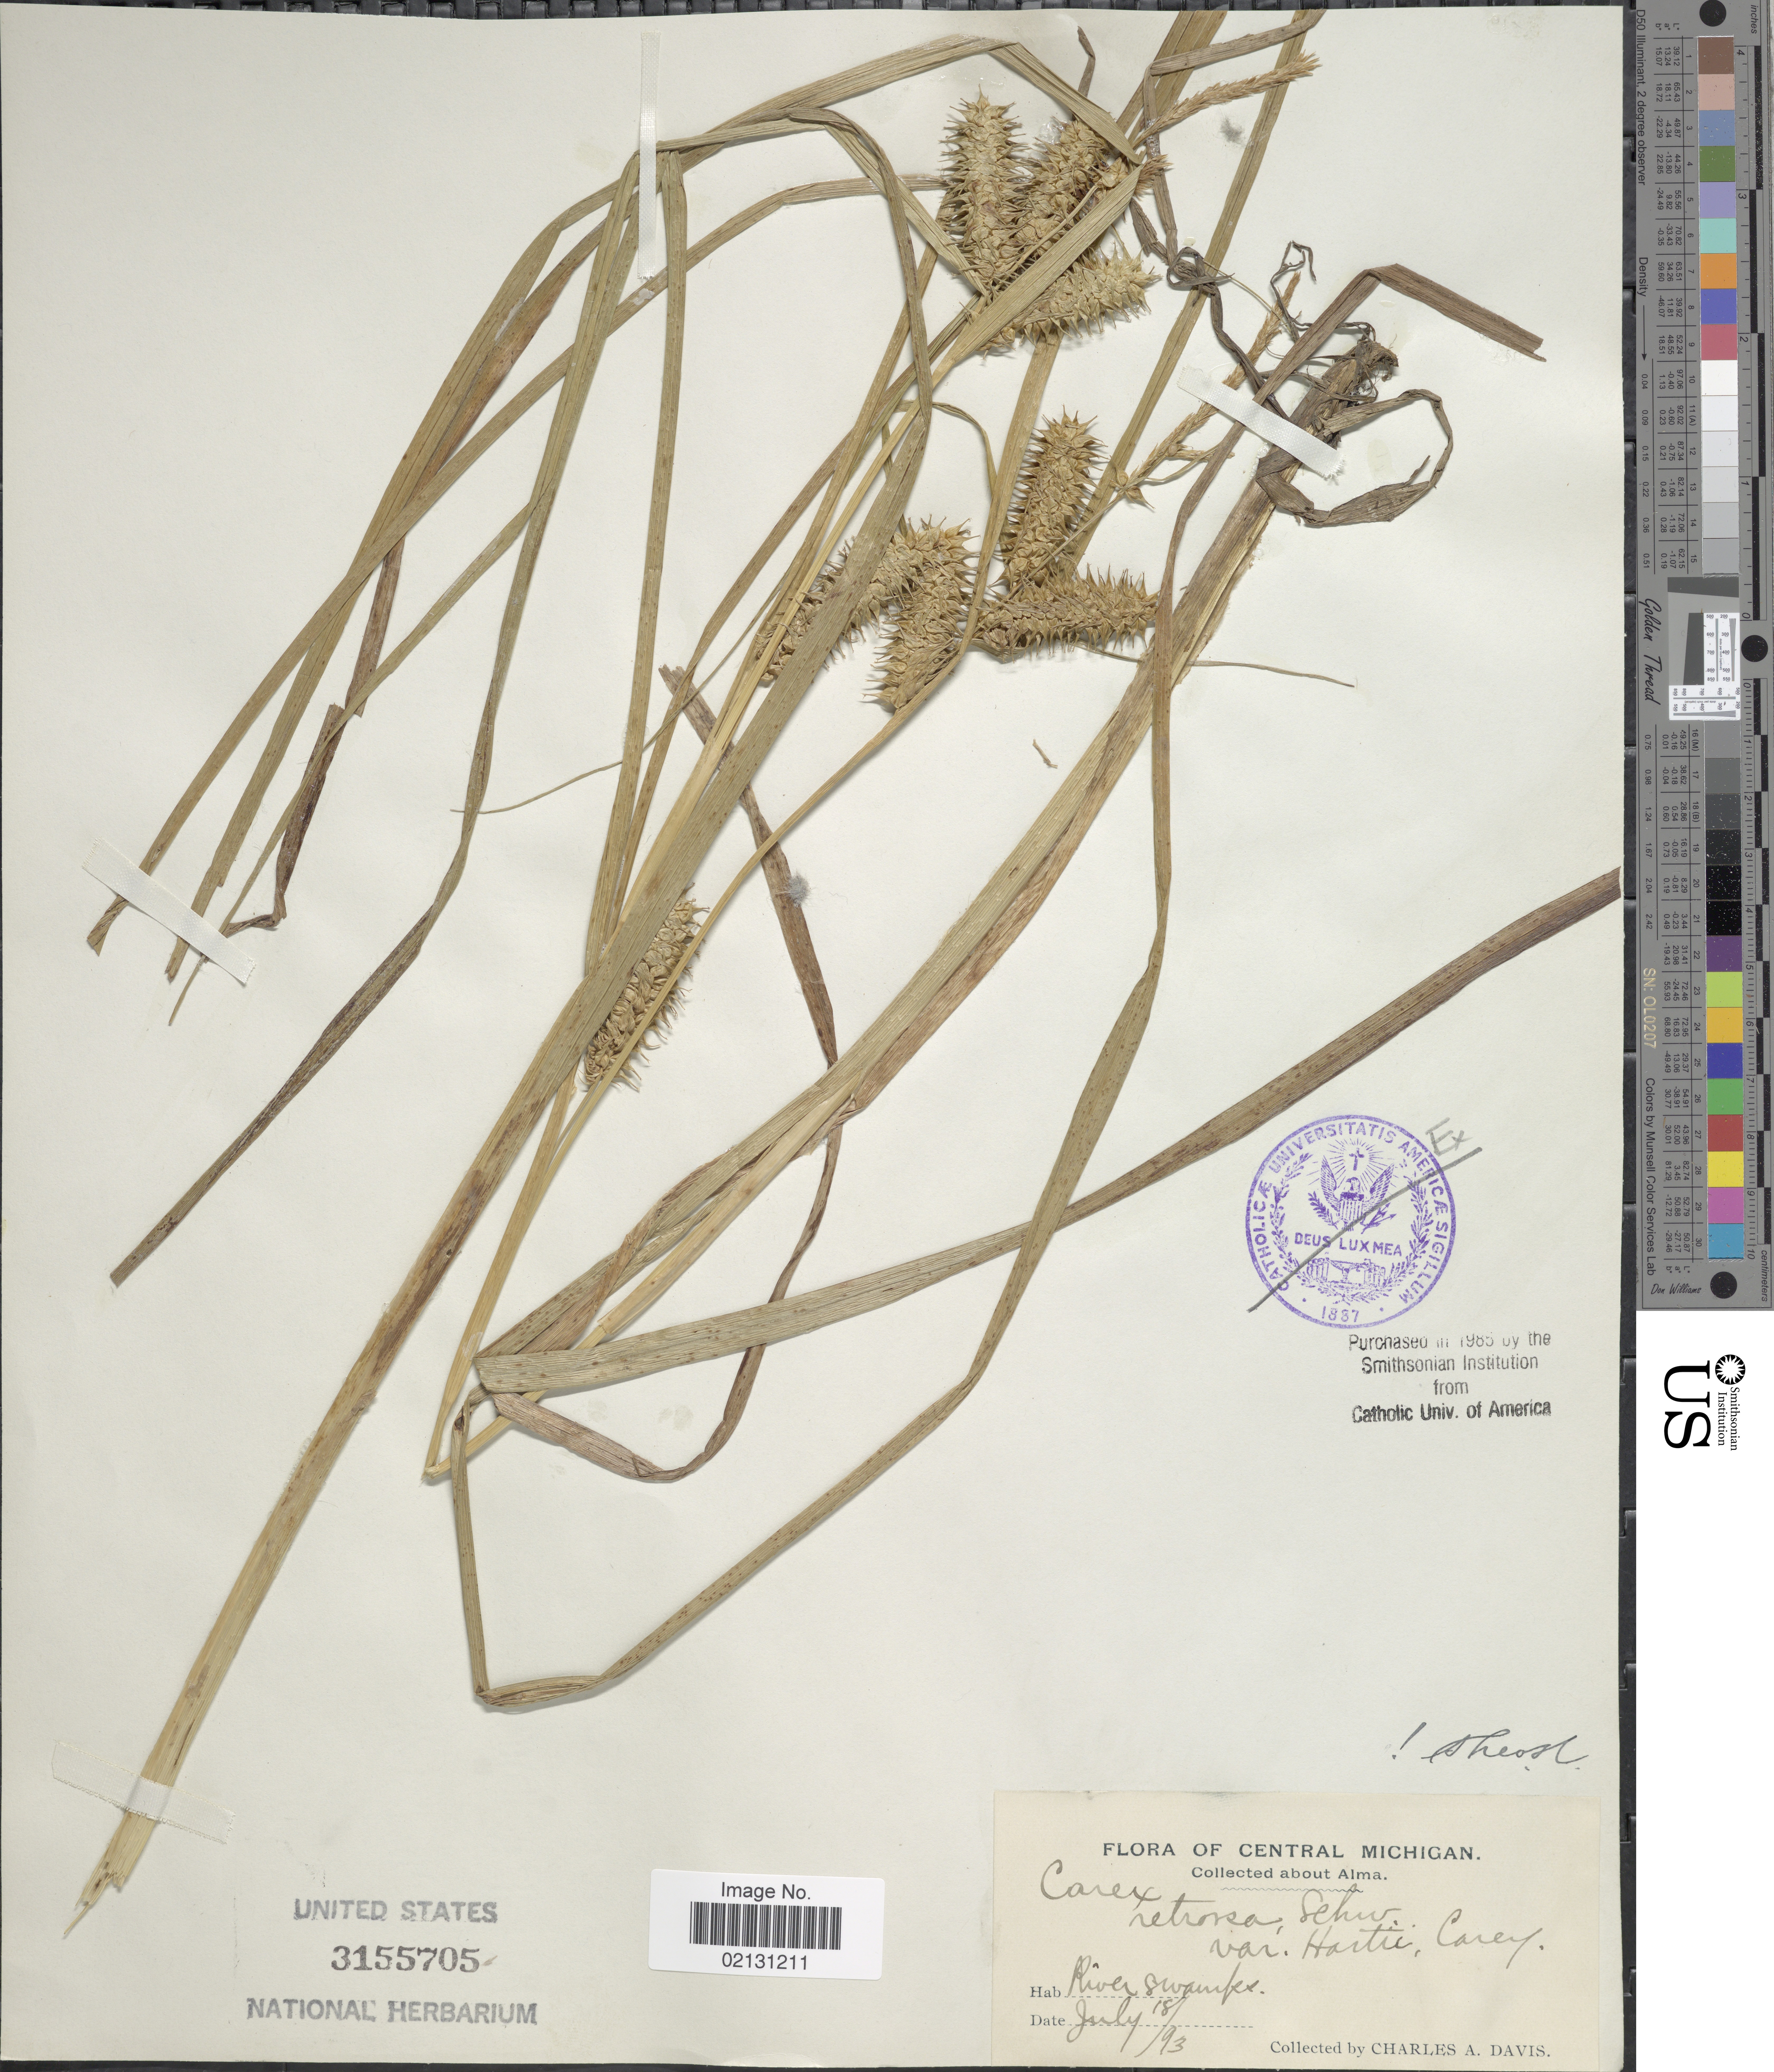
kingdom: Plantae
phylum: Tracheophyta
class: Liliopsida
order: Poales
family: Cyperaceae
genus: Carex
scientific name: Carex retrorsa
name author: Schwein.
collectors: C. Davis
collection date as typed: Transcribed d/m/y: 18/7/93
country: United States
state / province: Michigan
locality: Central Michigan, About Alma, River swamps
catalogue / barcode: US 3155705